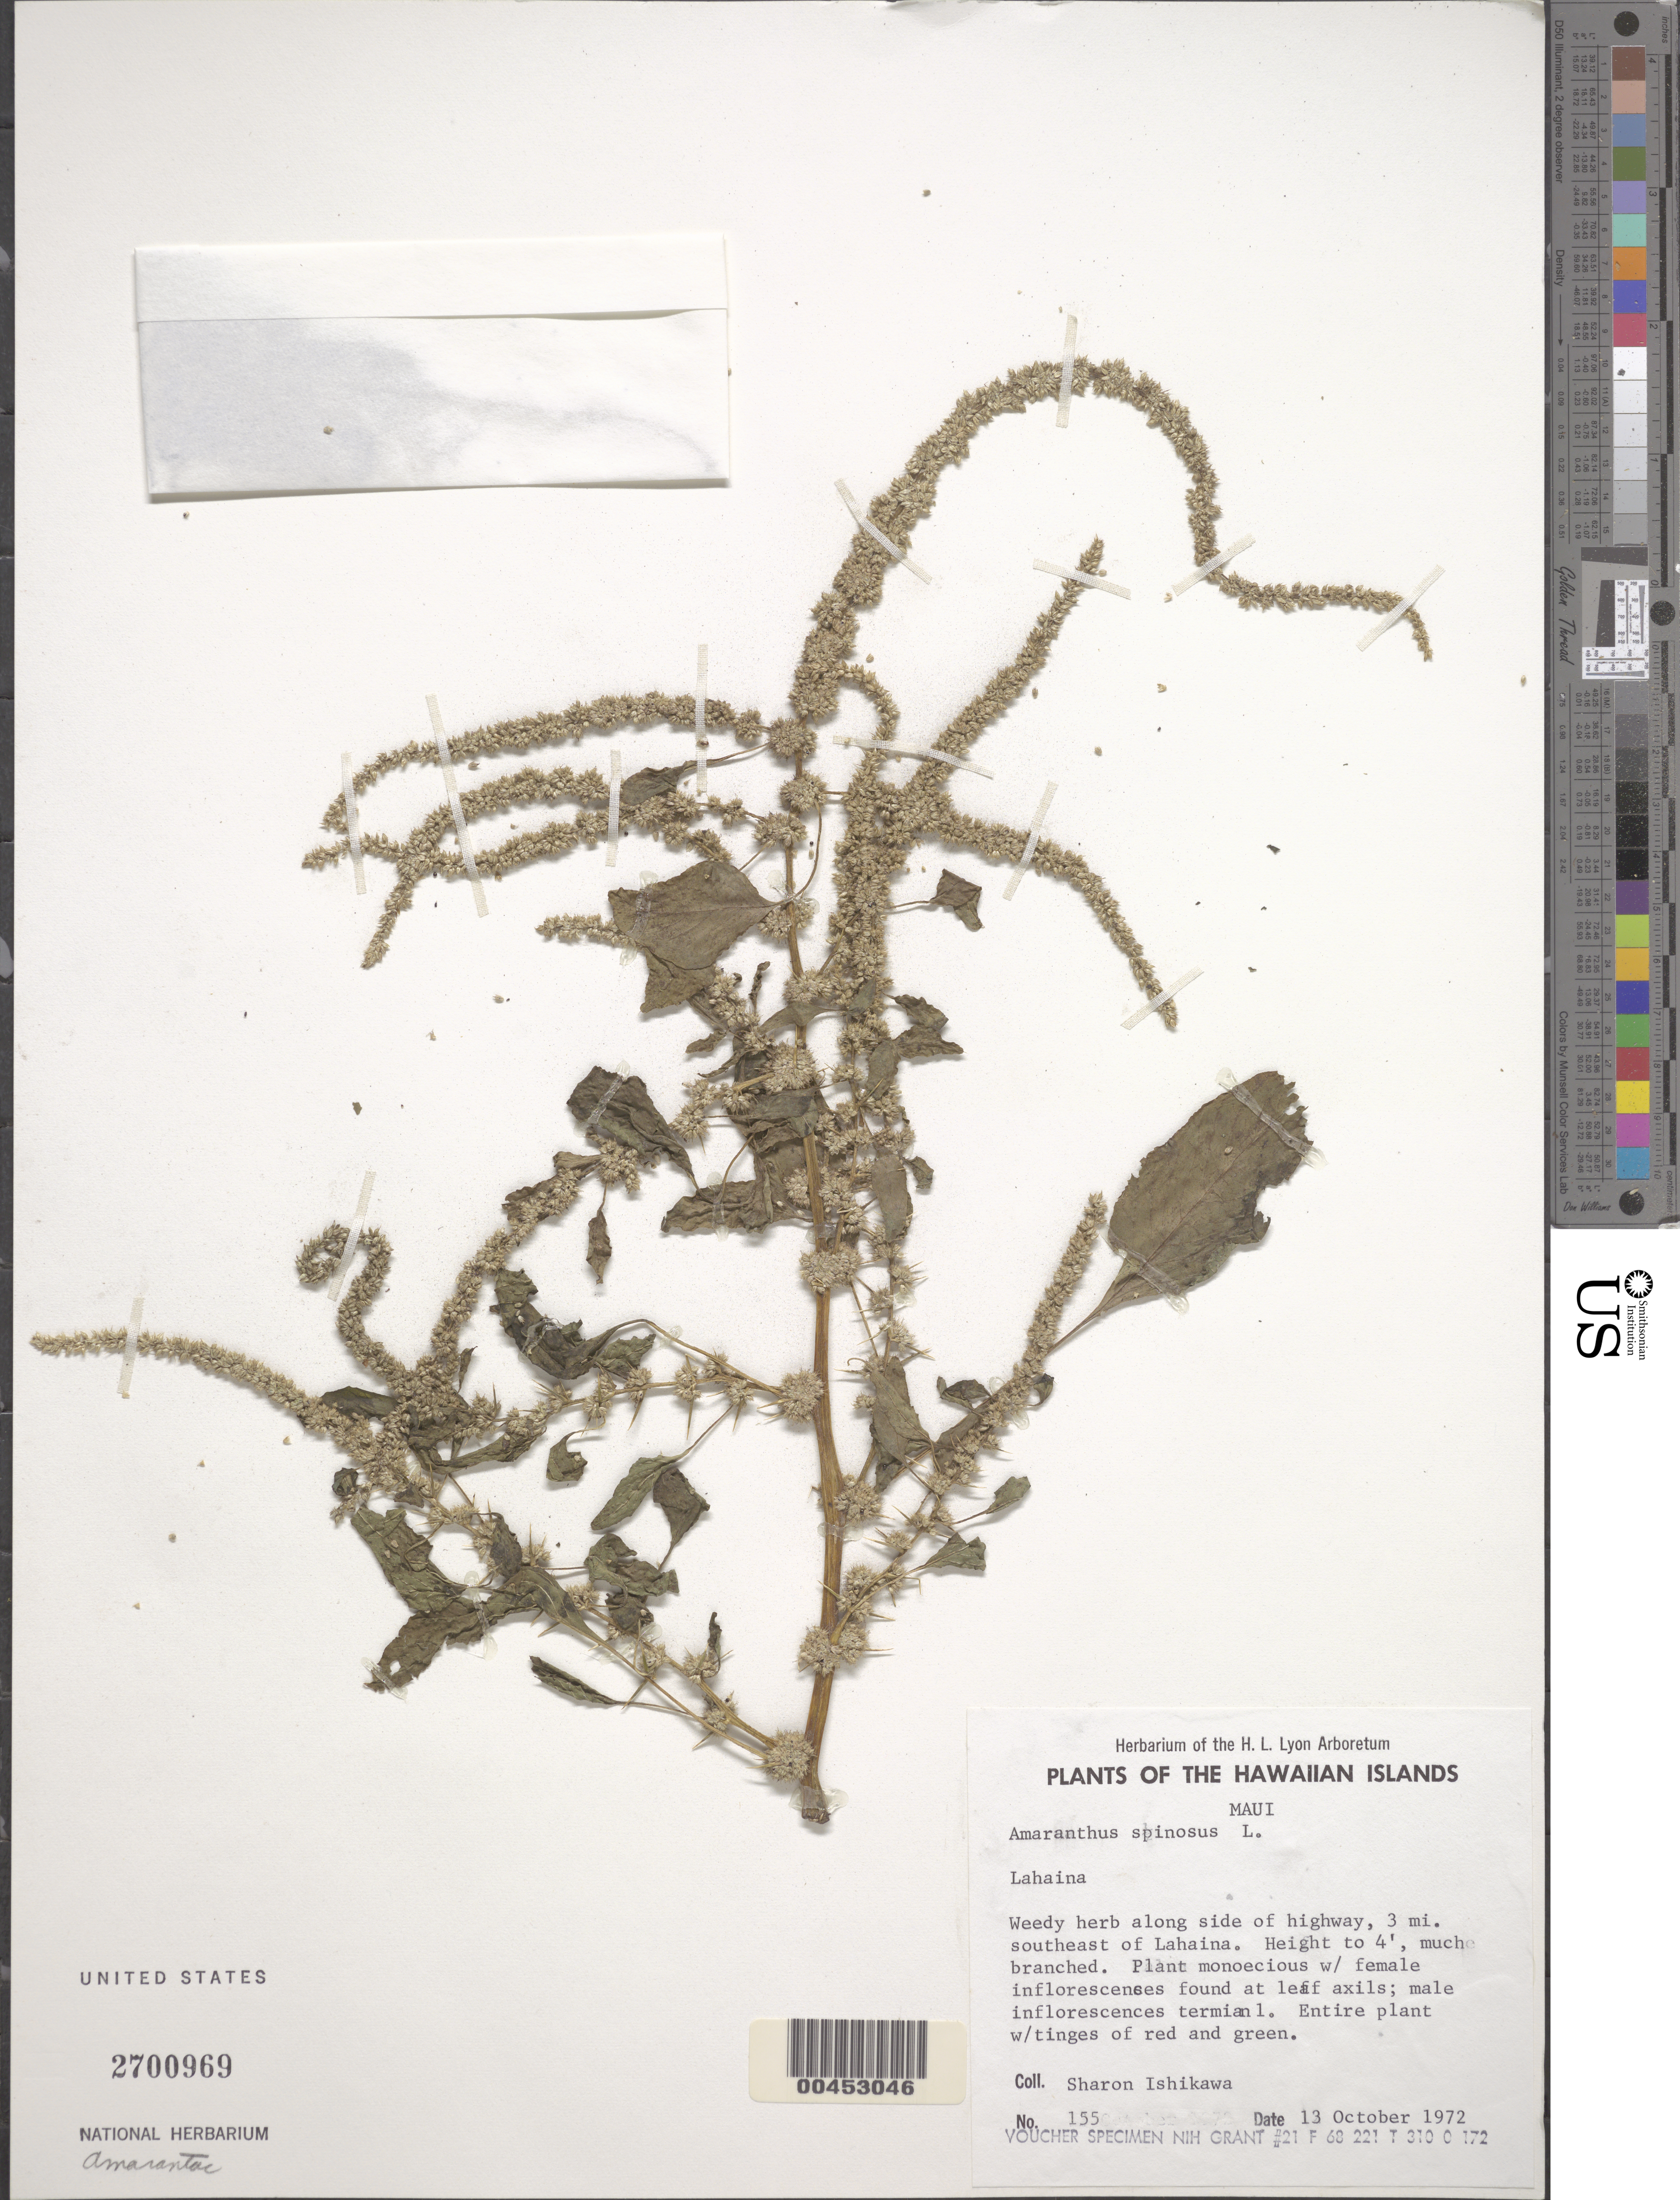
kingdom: Plantae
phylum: Tracheophyta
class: Magnoliopsida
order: Caryophyllales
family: Amaranthaceae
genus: Amaranthus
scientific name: Amaranthus spinosus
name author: L.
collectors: S. S. Ishikawa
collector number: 155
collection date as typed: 13 Oct 1972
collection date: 1972-10-13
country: United States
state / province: Hawaii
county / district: Maui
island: Maui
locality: Lahaina, along side of hwy, 3 mi SE of Lahaina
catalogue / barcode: US 2700969